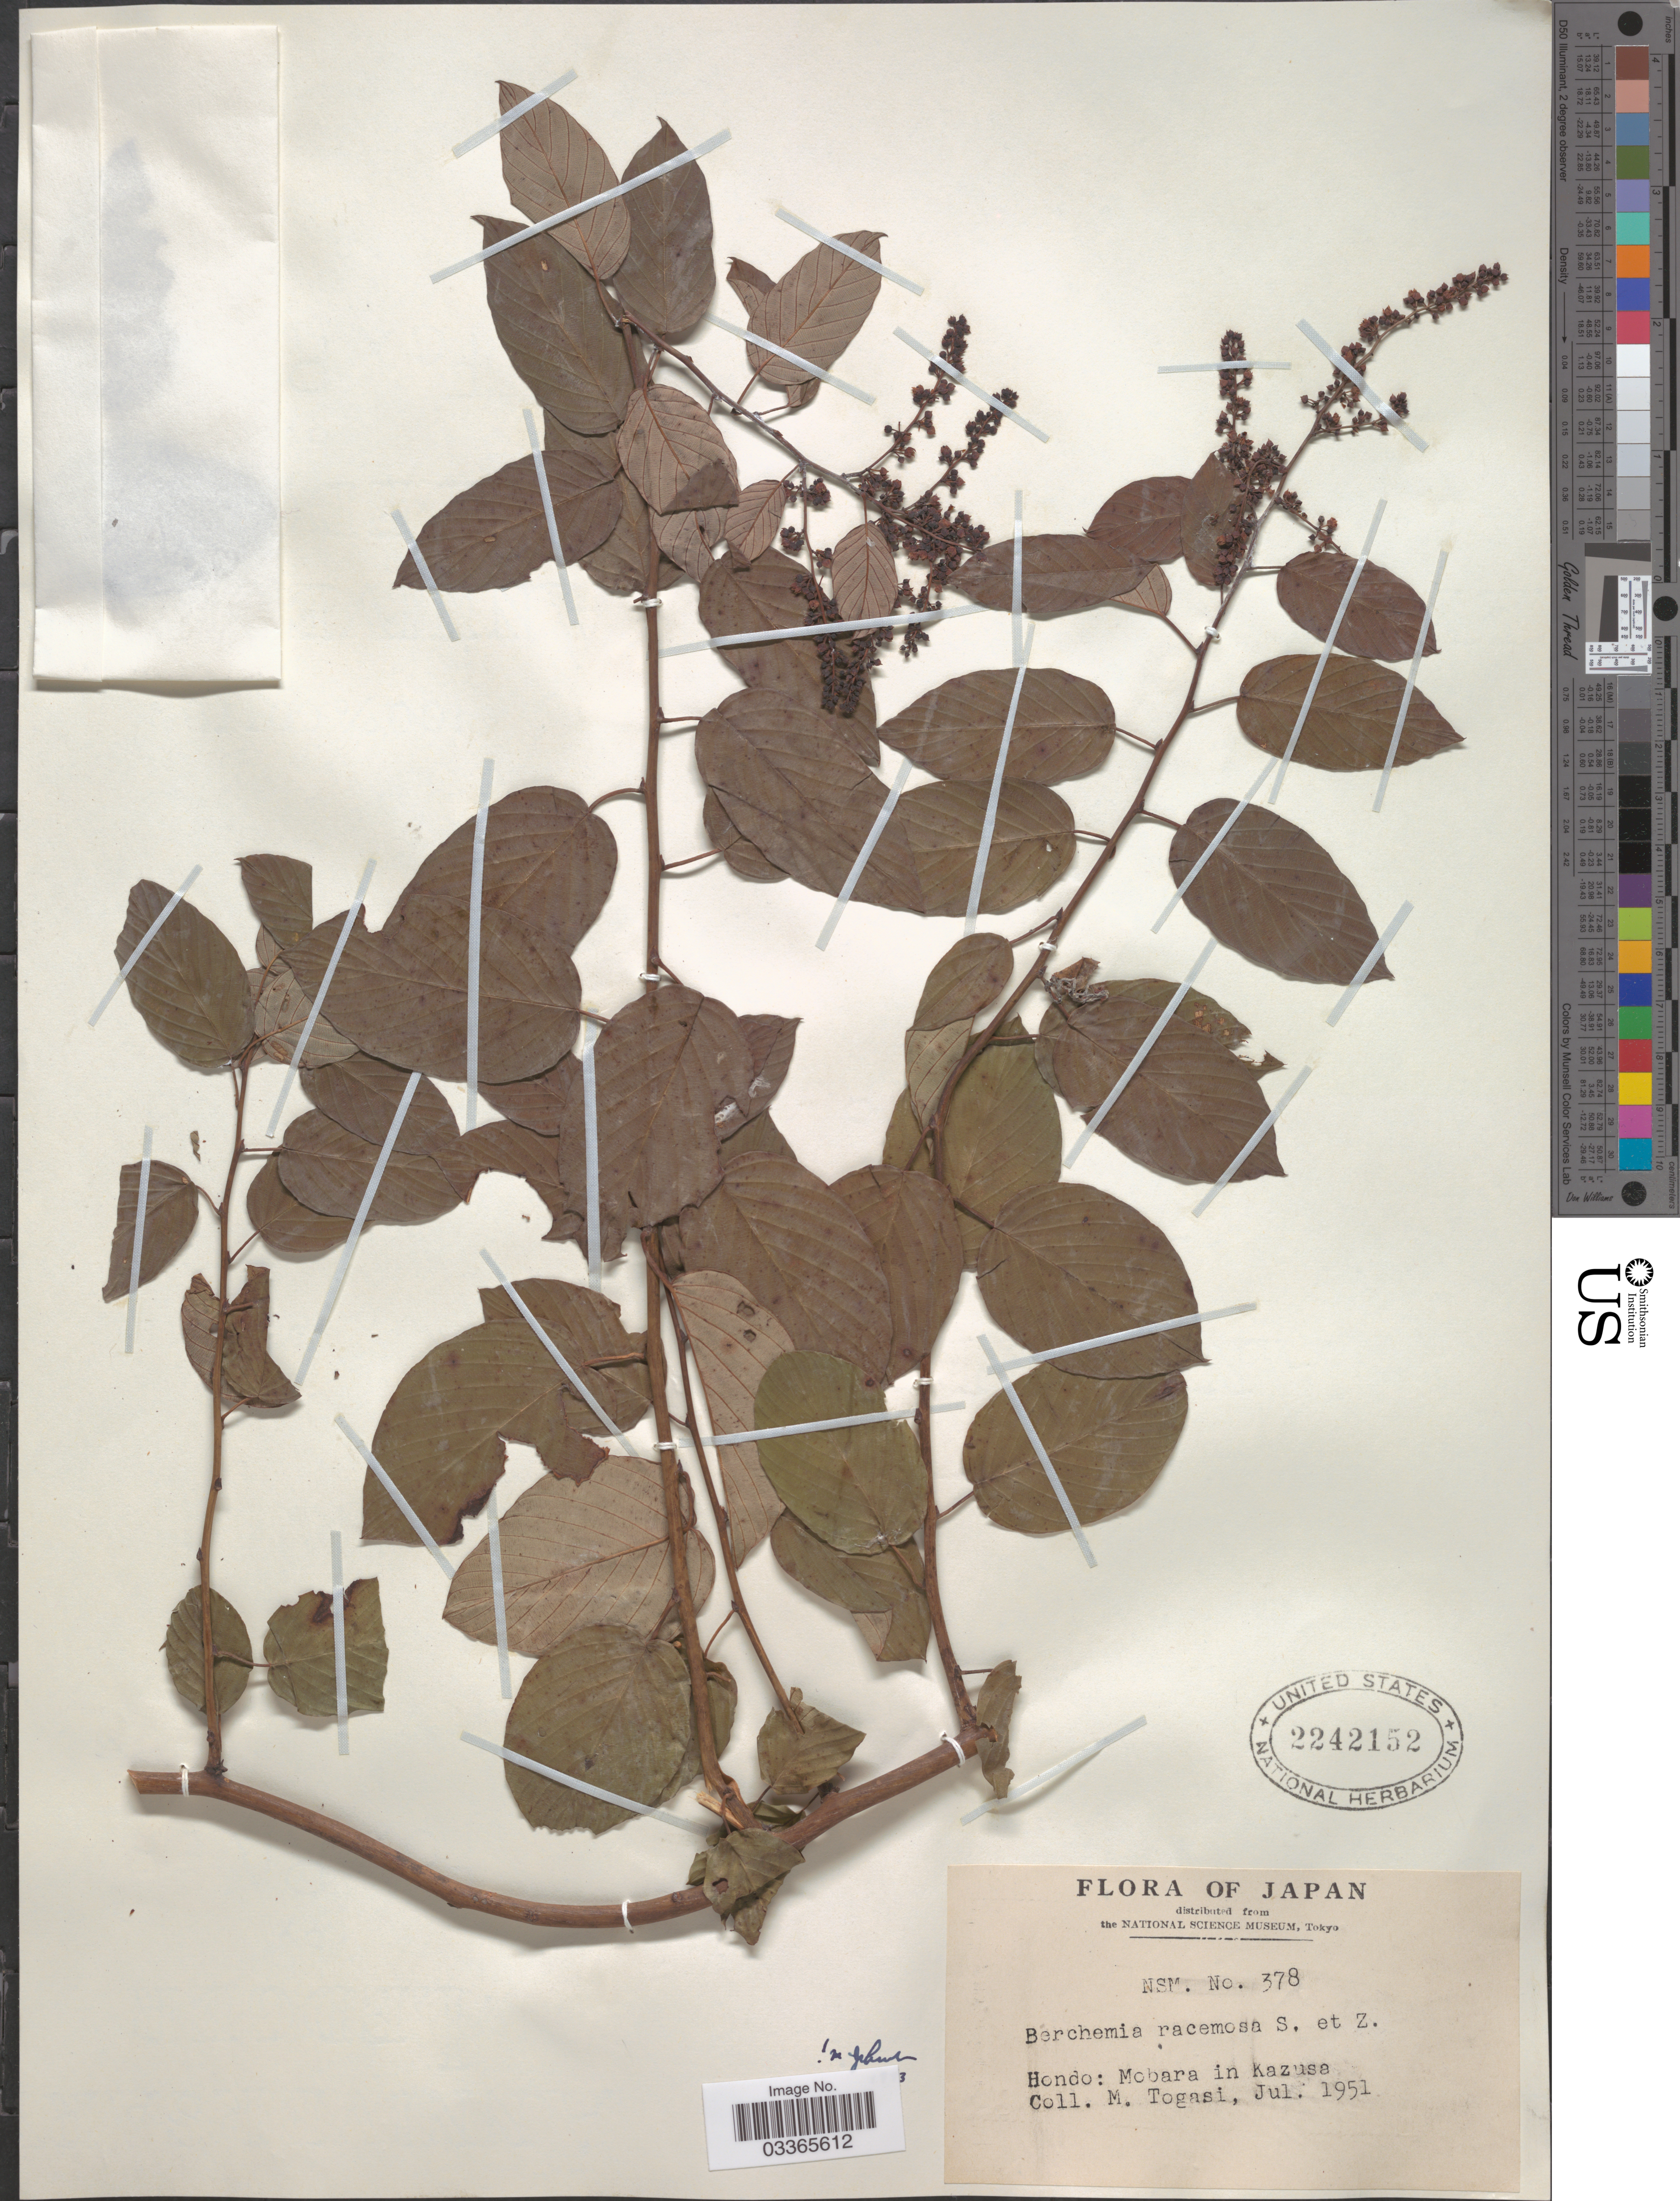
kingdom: Plantae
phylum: Tracheophyta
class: Magnoliopsida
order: Rosales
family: Rhamnaceae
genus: Berchemia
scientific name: Berchemia racemosa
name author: Siebold & Zucc.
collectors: M. Togasi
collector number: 378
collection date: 1951-07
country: Japan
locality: Hondo: Mobara in Kazusa.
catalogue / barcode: US 2242152